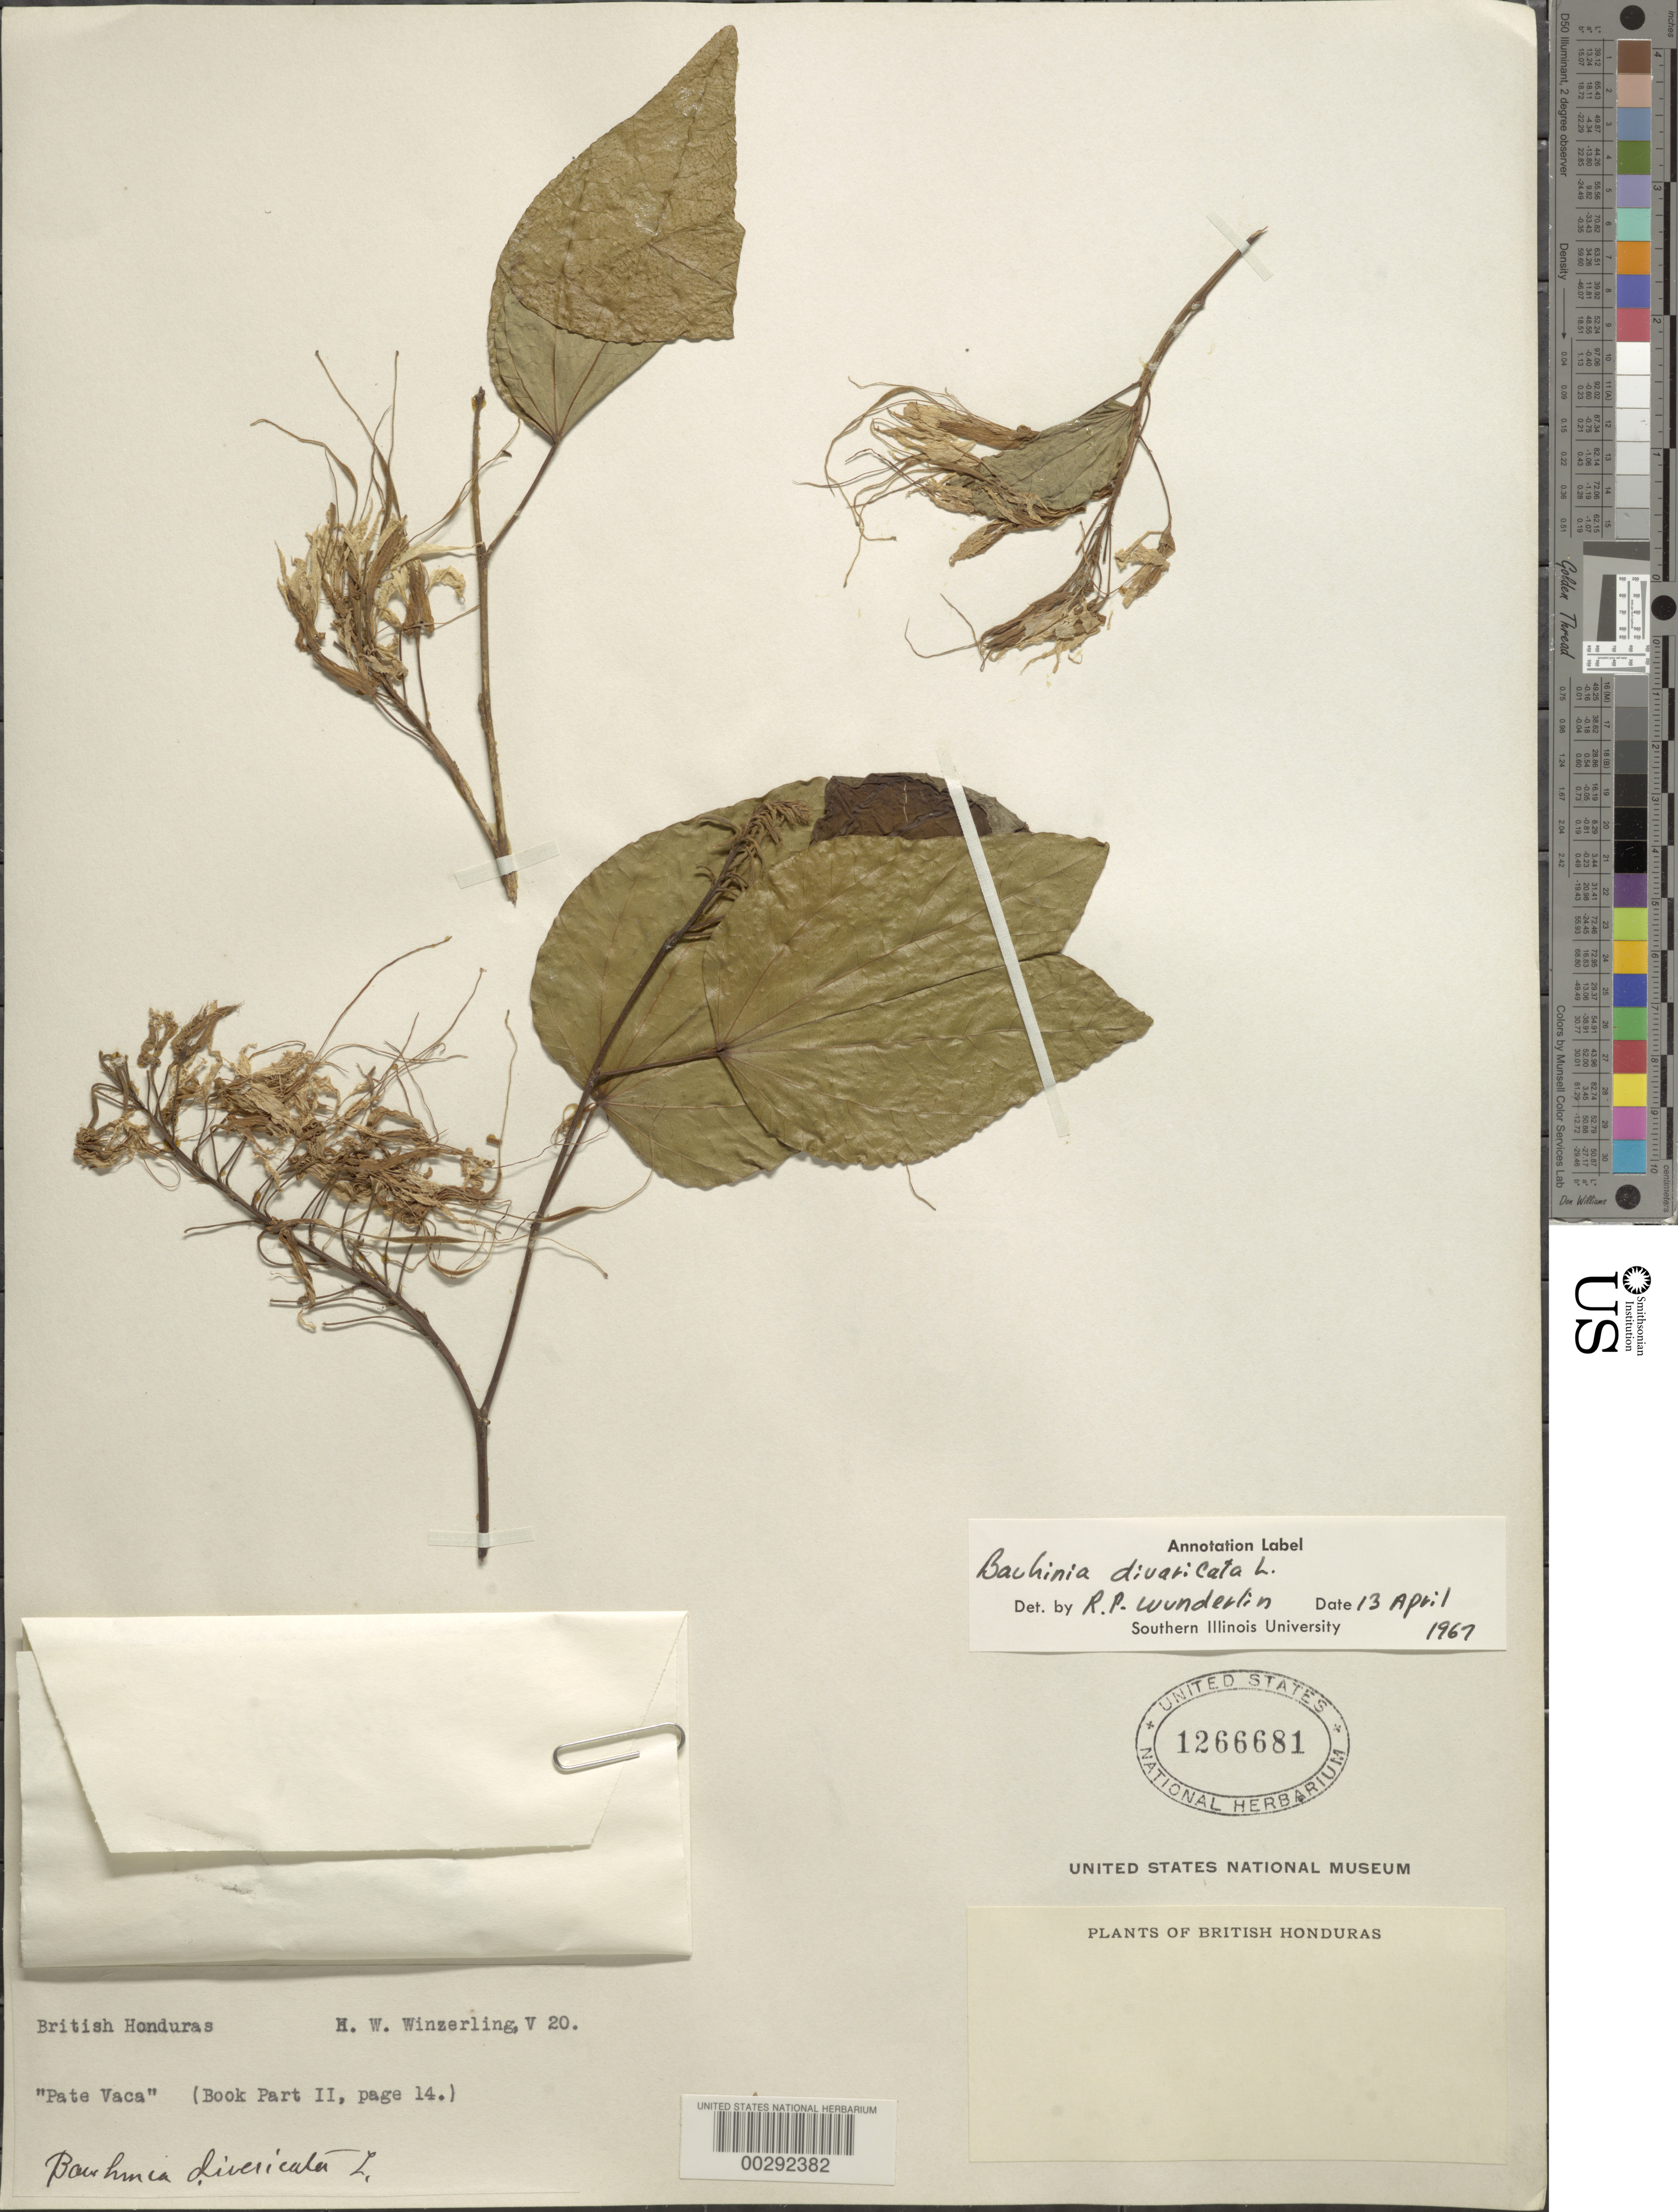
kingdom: Plantae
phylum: Tracheophyta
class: Magnoliopsida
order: Fabales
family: Fabaceae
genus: Bauhinia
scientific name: Bauhinia divaricata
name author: L.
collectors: H. Winzerling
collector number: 20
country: Belize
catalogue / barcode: US 1266681